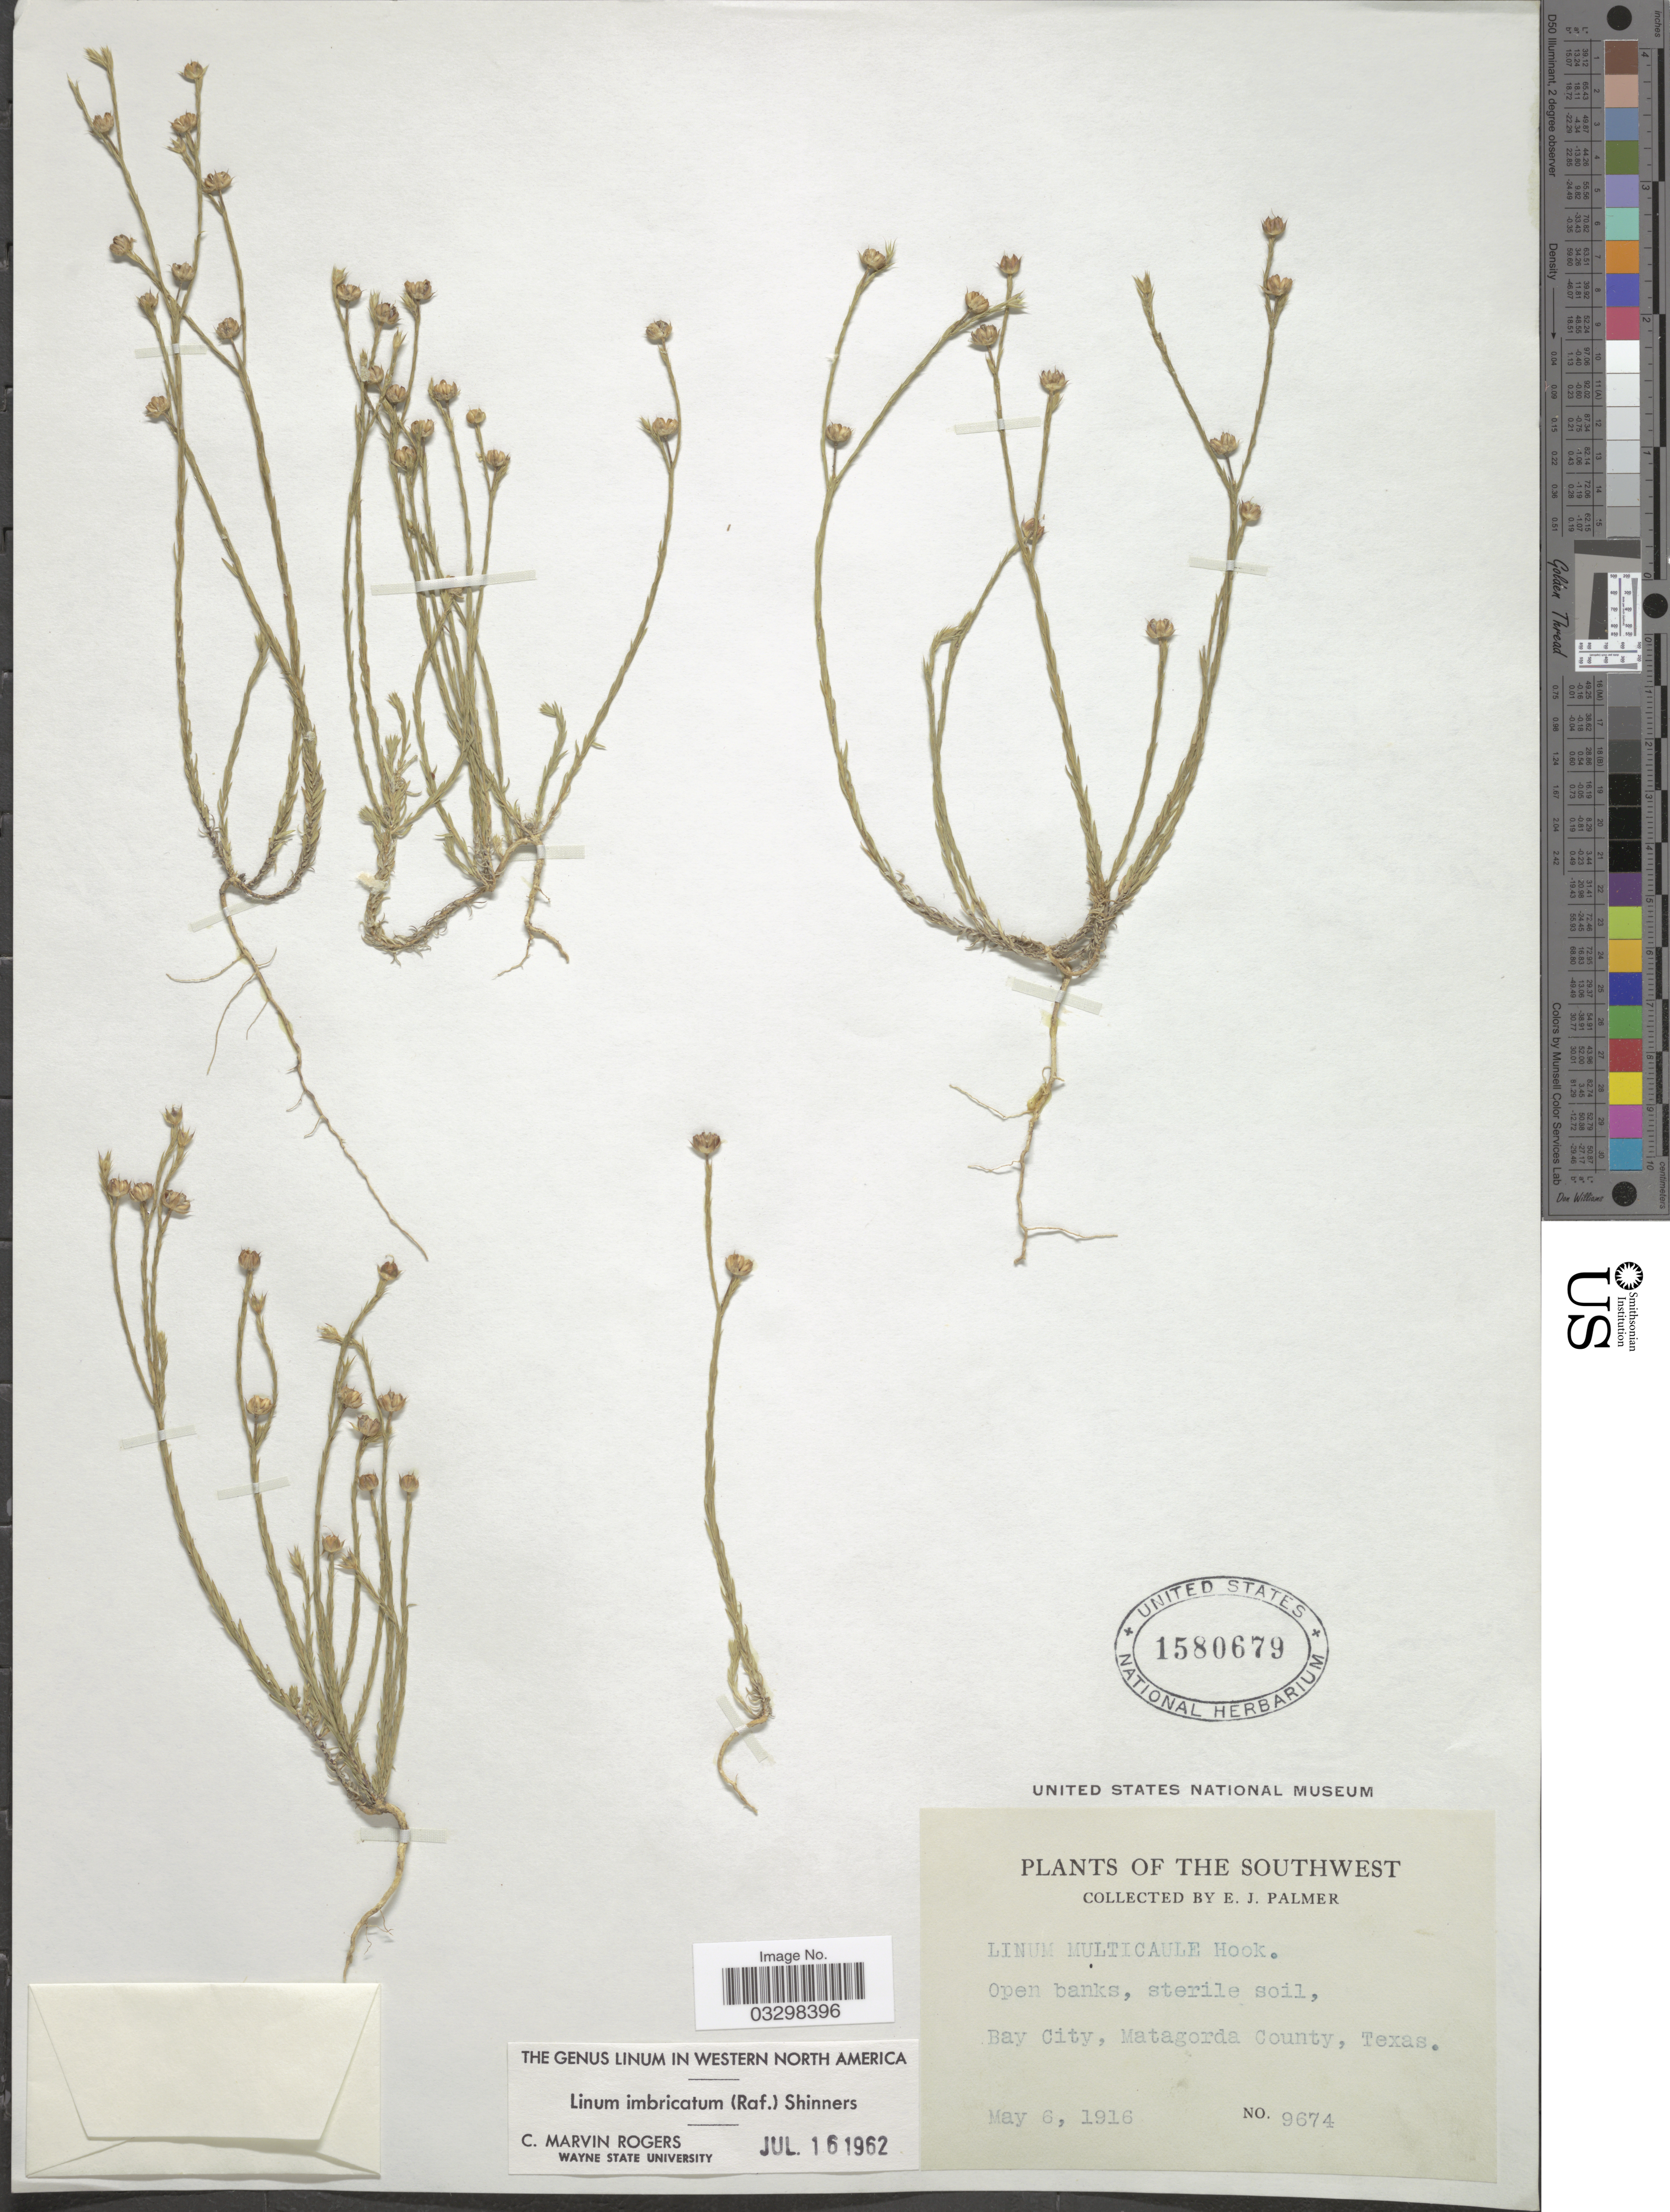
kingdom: Plantae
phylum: Tracheophyta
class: Magnoliopsida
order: Malpighiales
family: Linaceae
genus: Linum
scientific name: Linum imbricatum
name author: (Raf.) Shinners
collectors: E. J. Palmer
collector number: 9674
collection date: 1916-05-06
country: United States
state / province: Texas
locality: Southwest. Bay City, Matagorda County.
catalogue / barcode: US 1580679